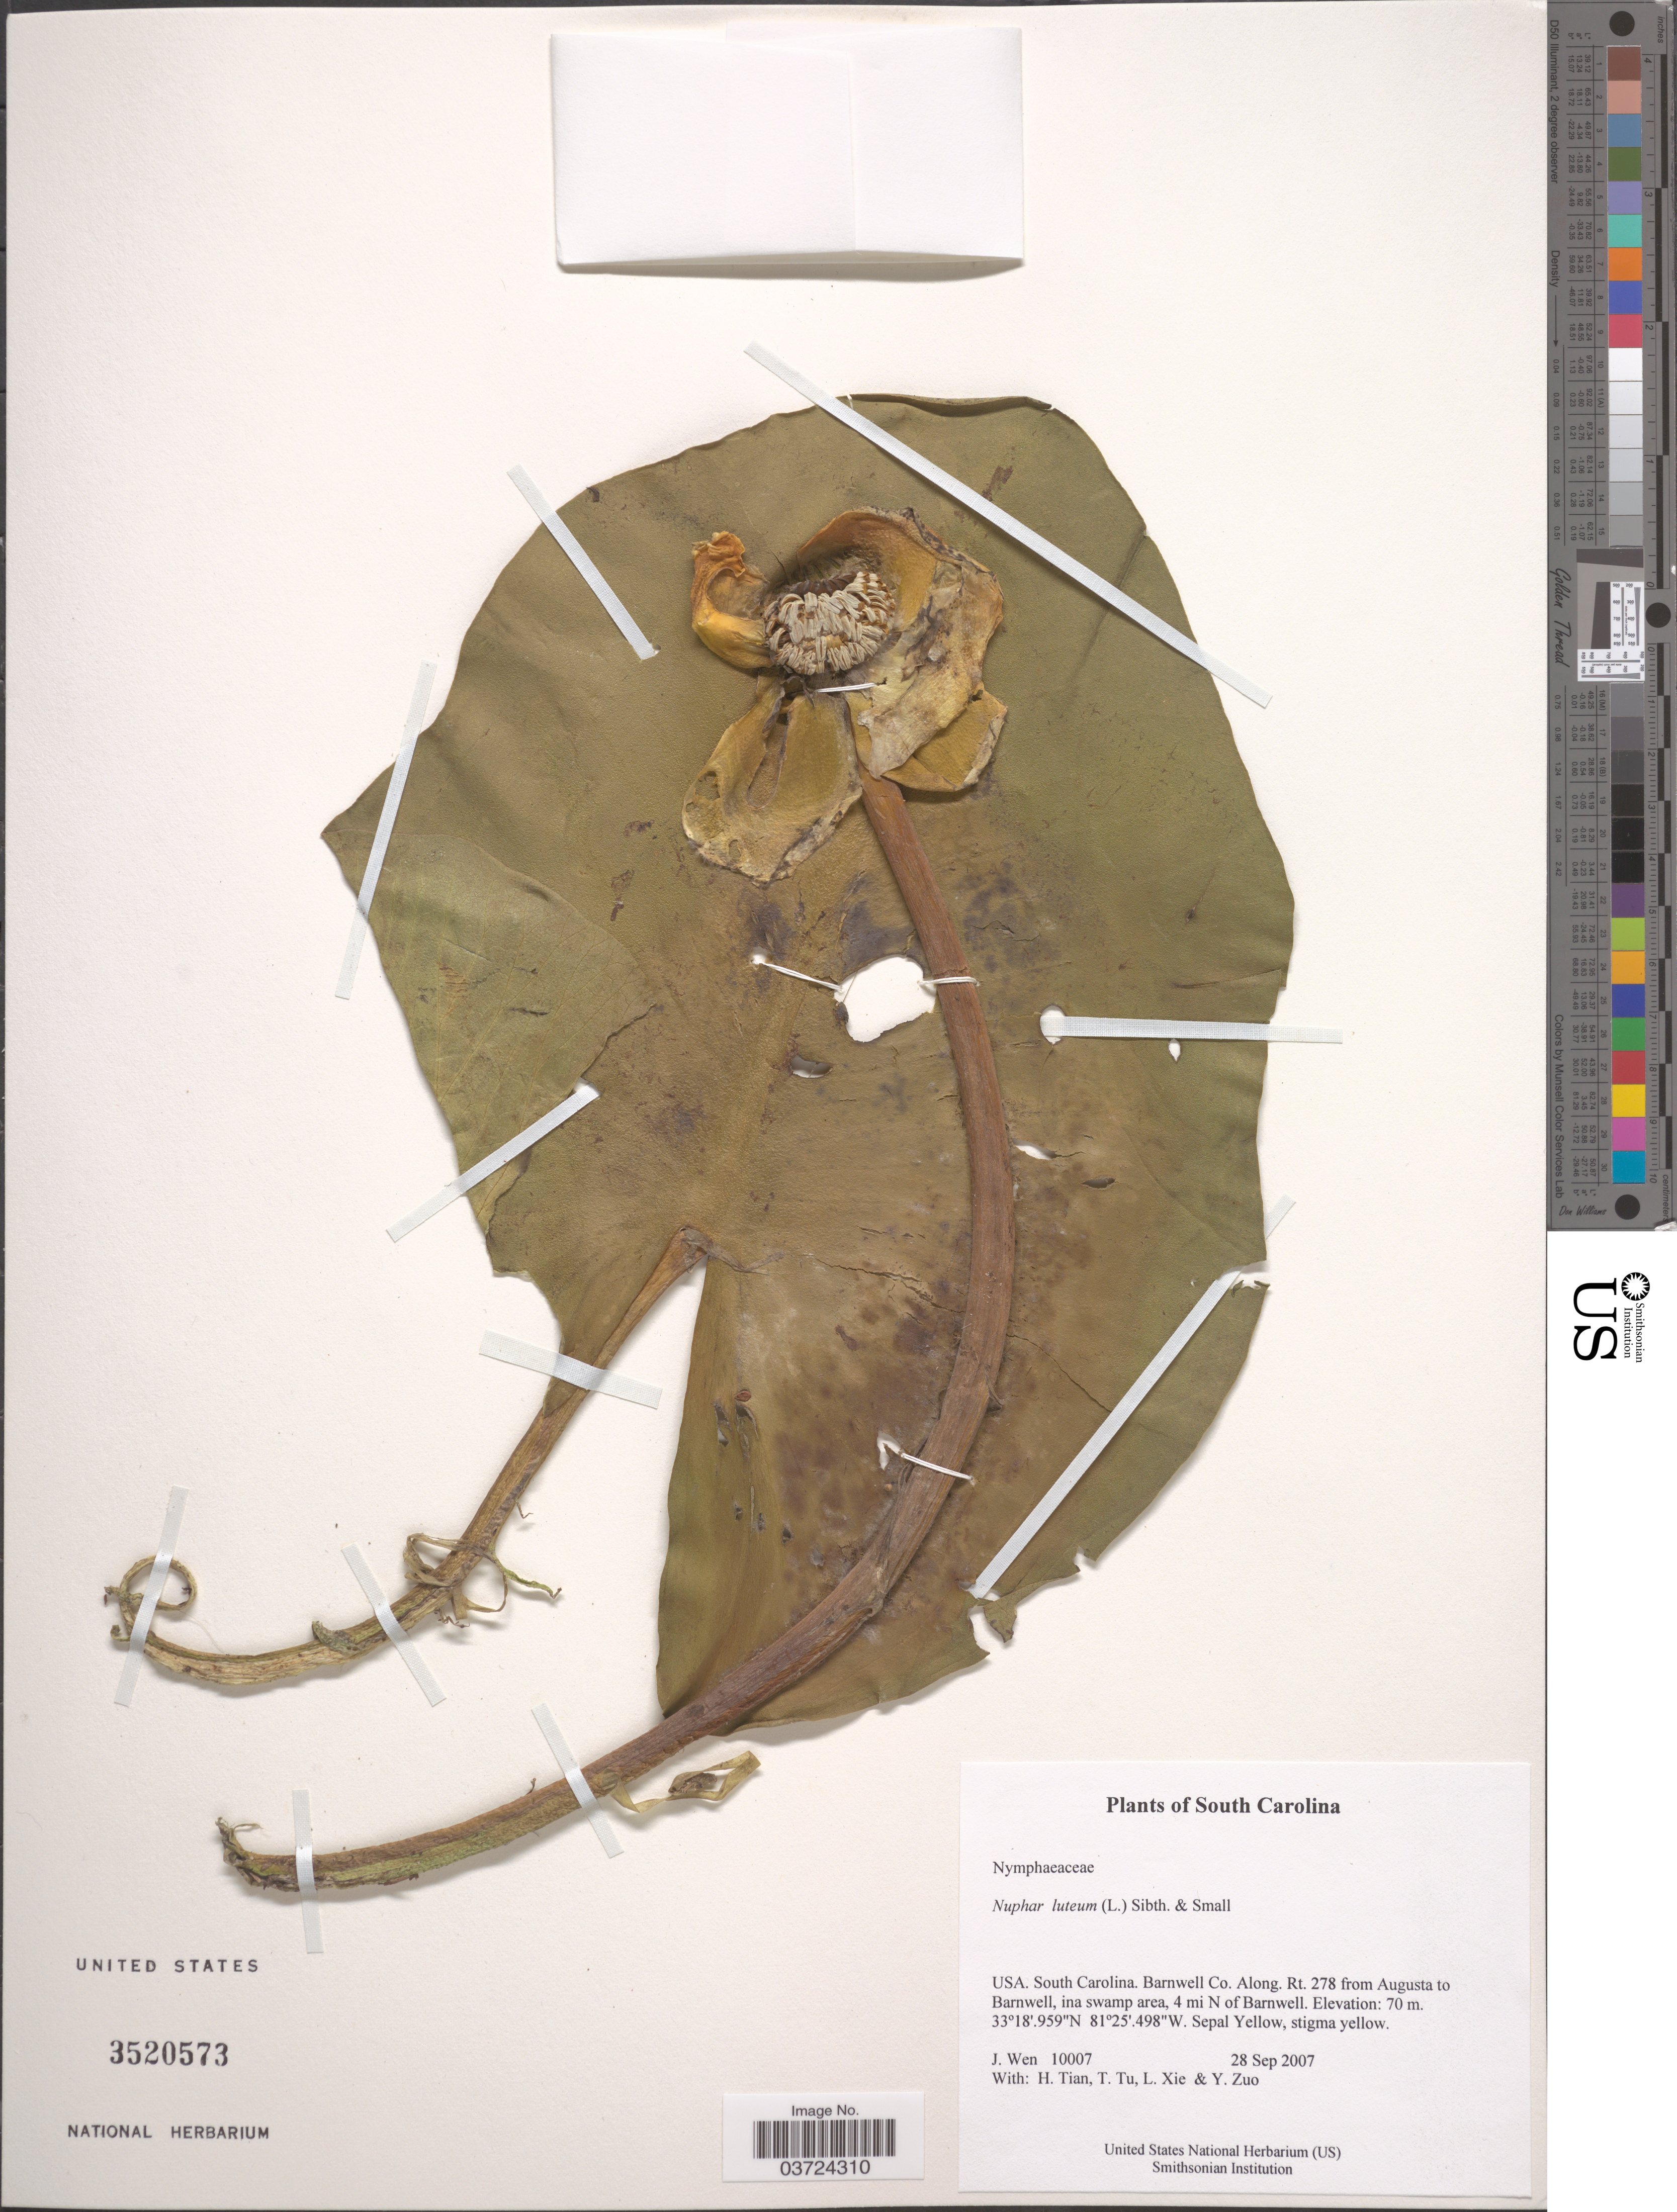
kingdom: Plantae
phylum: Tracheophyta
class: Magnoliopsida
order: Nymphaeales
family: Nymphaeaceae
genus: Nuphar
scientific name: Nuphar advena subsp. advena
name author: (Aiton) W.T. Aiton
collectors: J. Wen, H. Tian, T. Tu, L. Xie & Y. Zuo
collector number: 10007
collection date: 2007-09-28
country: United States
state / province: South Carolina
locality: Barnwell Co. Along. Rt. 278 from Augusta to Barnwell, ina swamp area, 4 mi N of Barnwell.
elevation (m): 70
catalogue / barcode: US 3520573